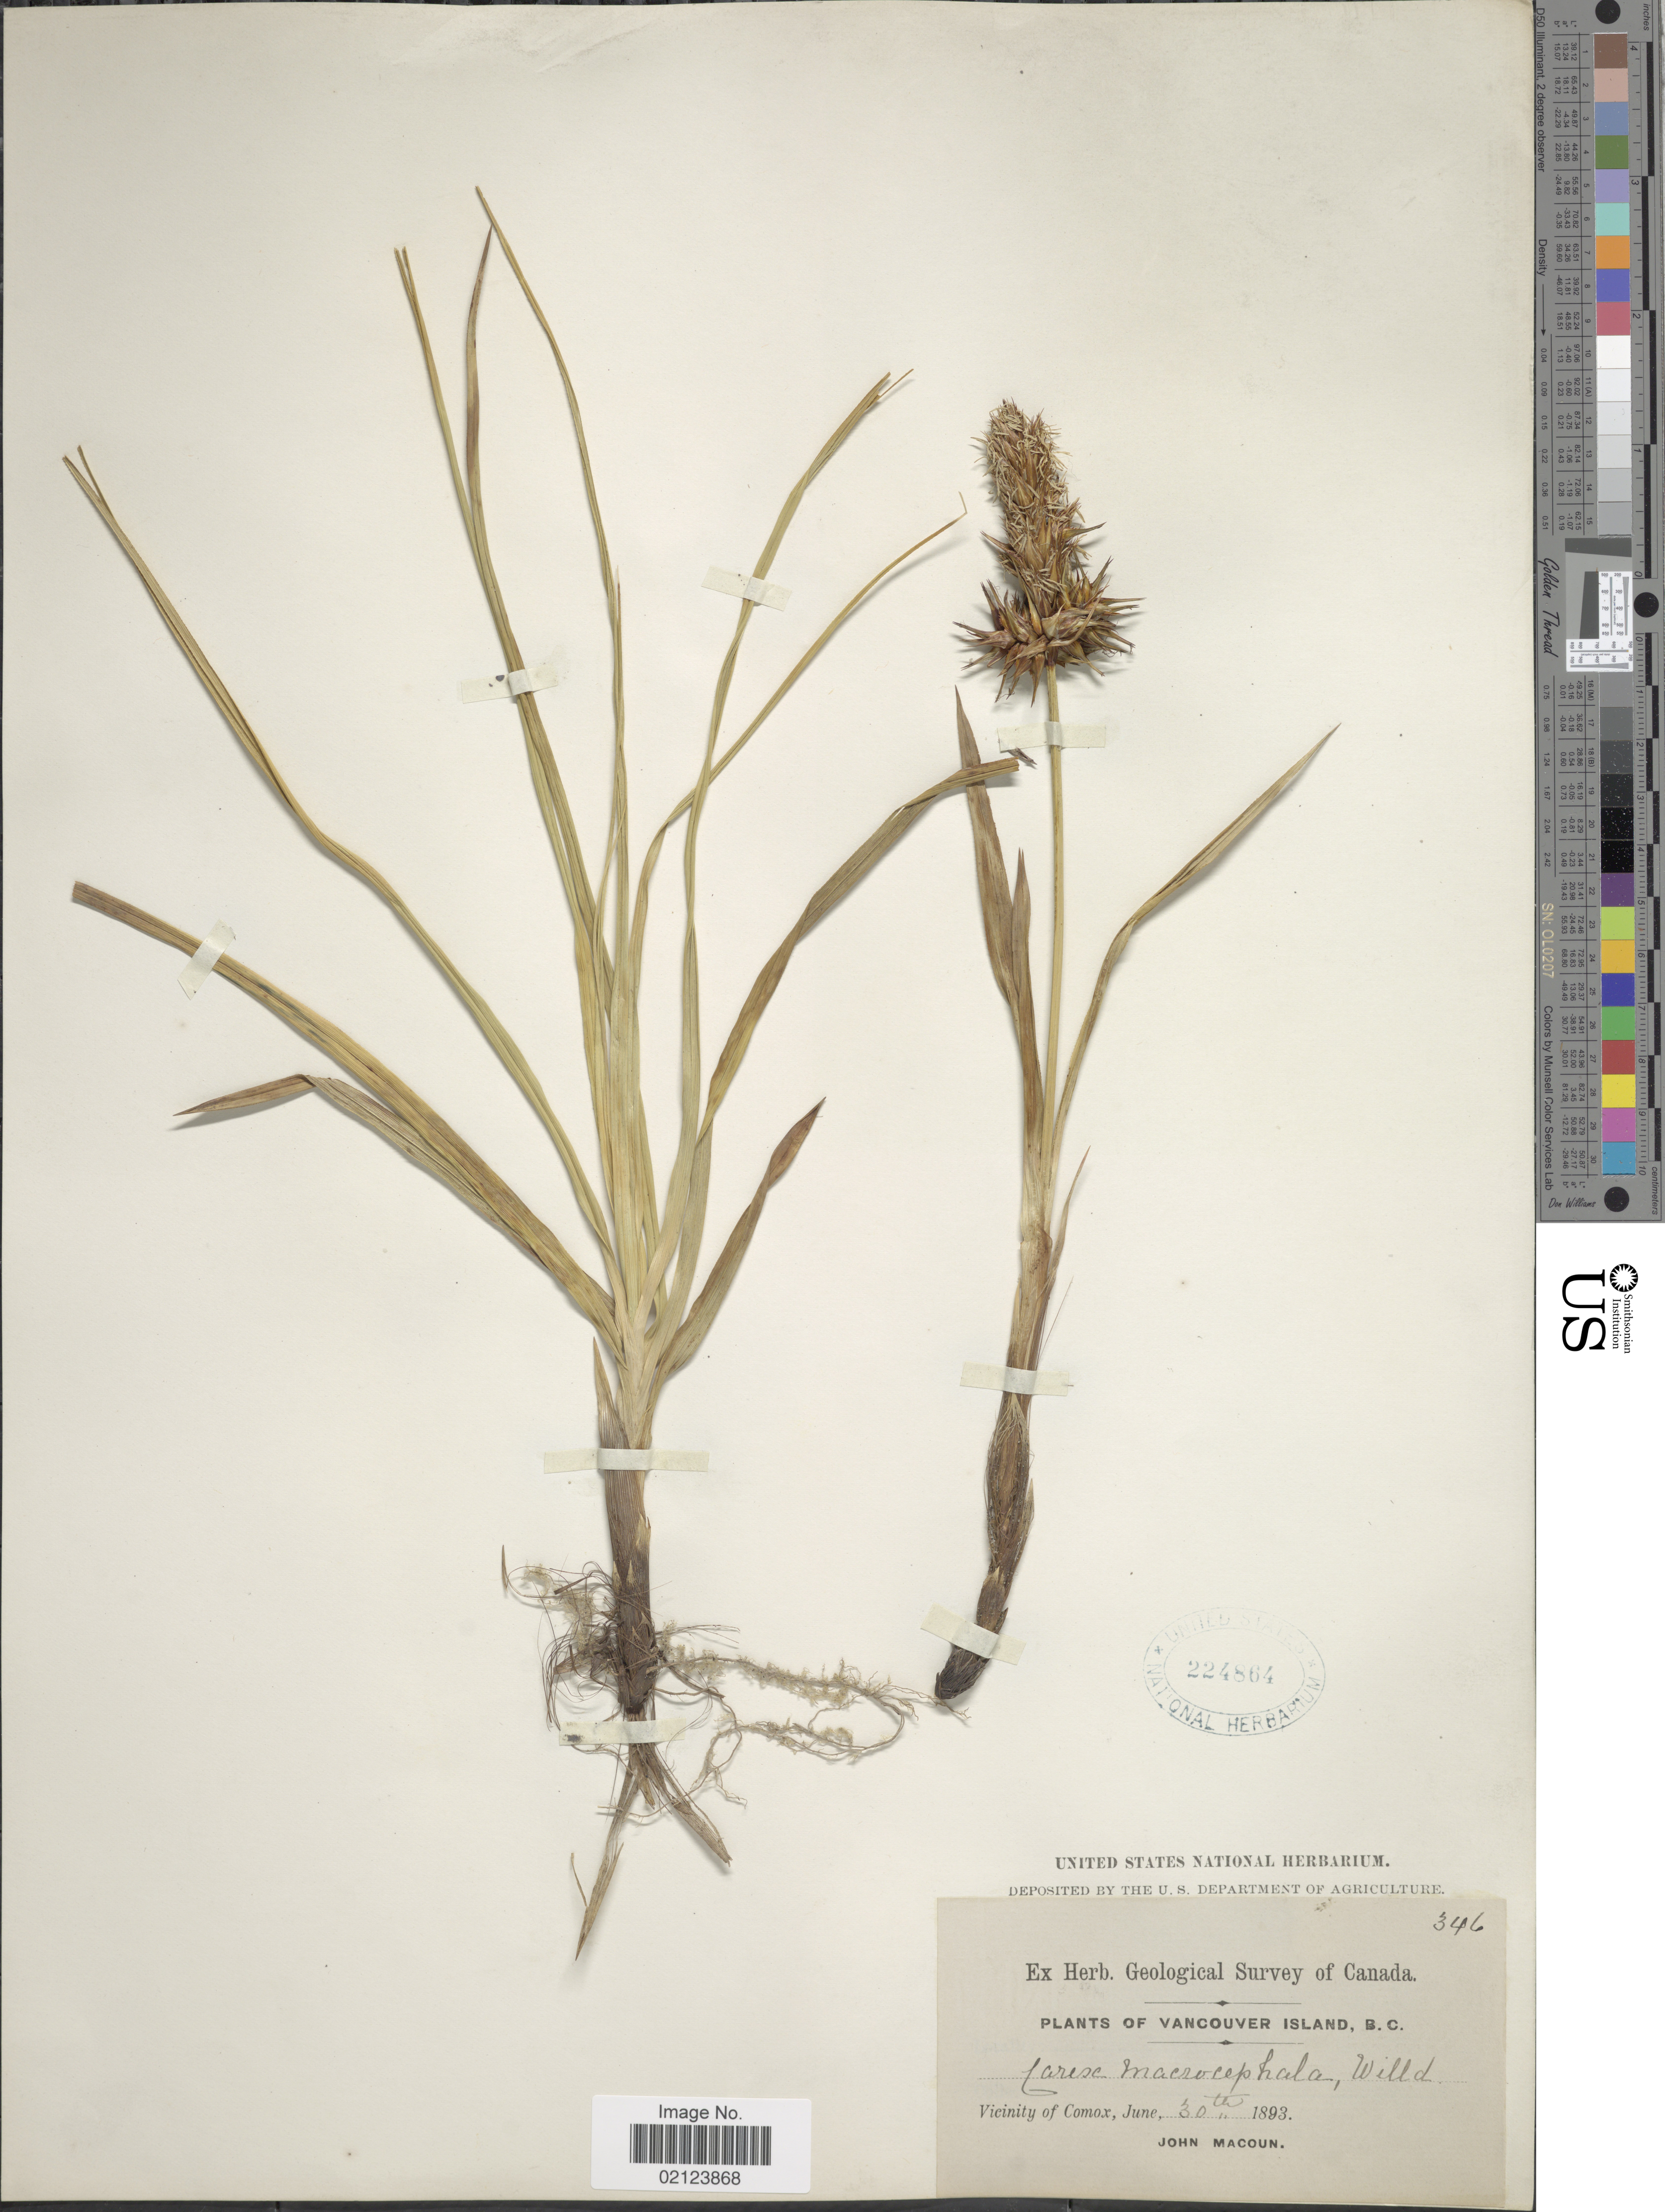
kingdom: Plantae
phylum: Tracheophyta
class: Liliopsida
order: Poales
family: Cyperaceae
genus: Carex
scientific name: Carex macrocephala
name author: Willd. ex Spreng.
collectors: J. Macoun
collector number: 346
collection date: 1893-06-30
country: Canada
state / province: British Columbia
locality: Vancouver Island, Vicinity of Comox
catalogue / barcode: US 224864